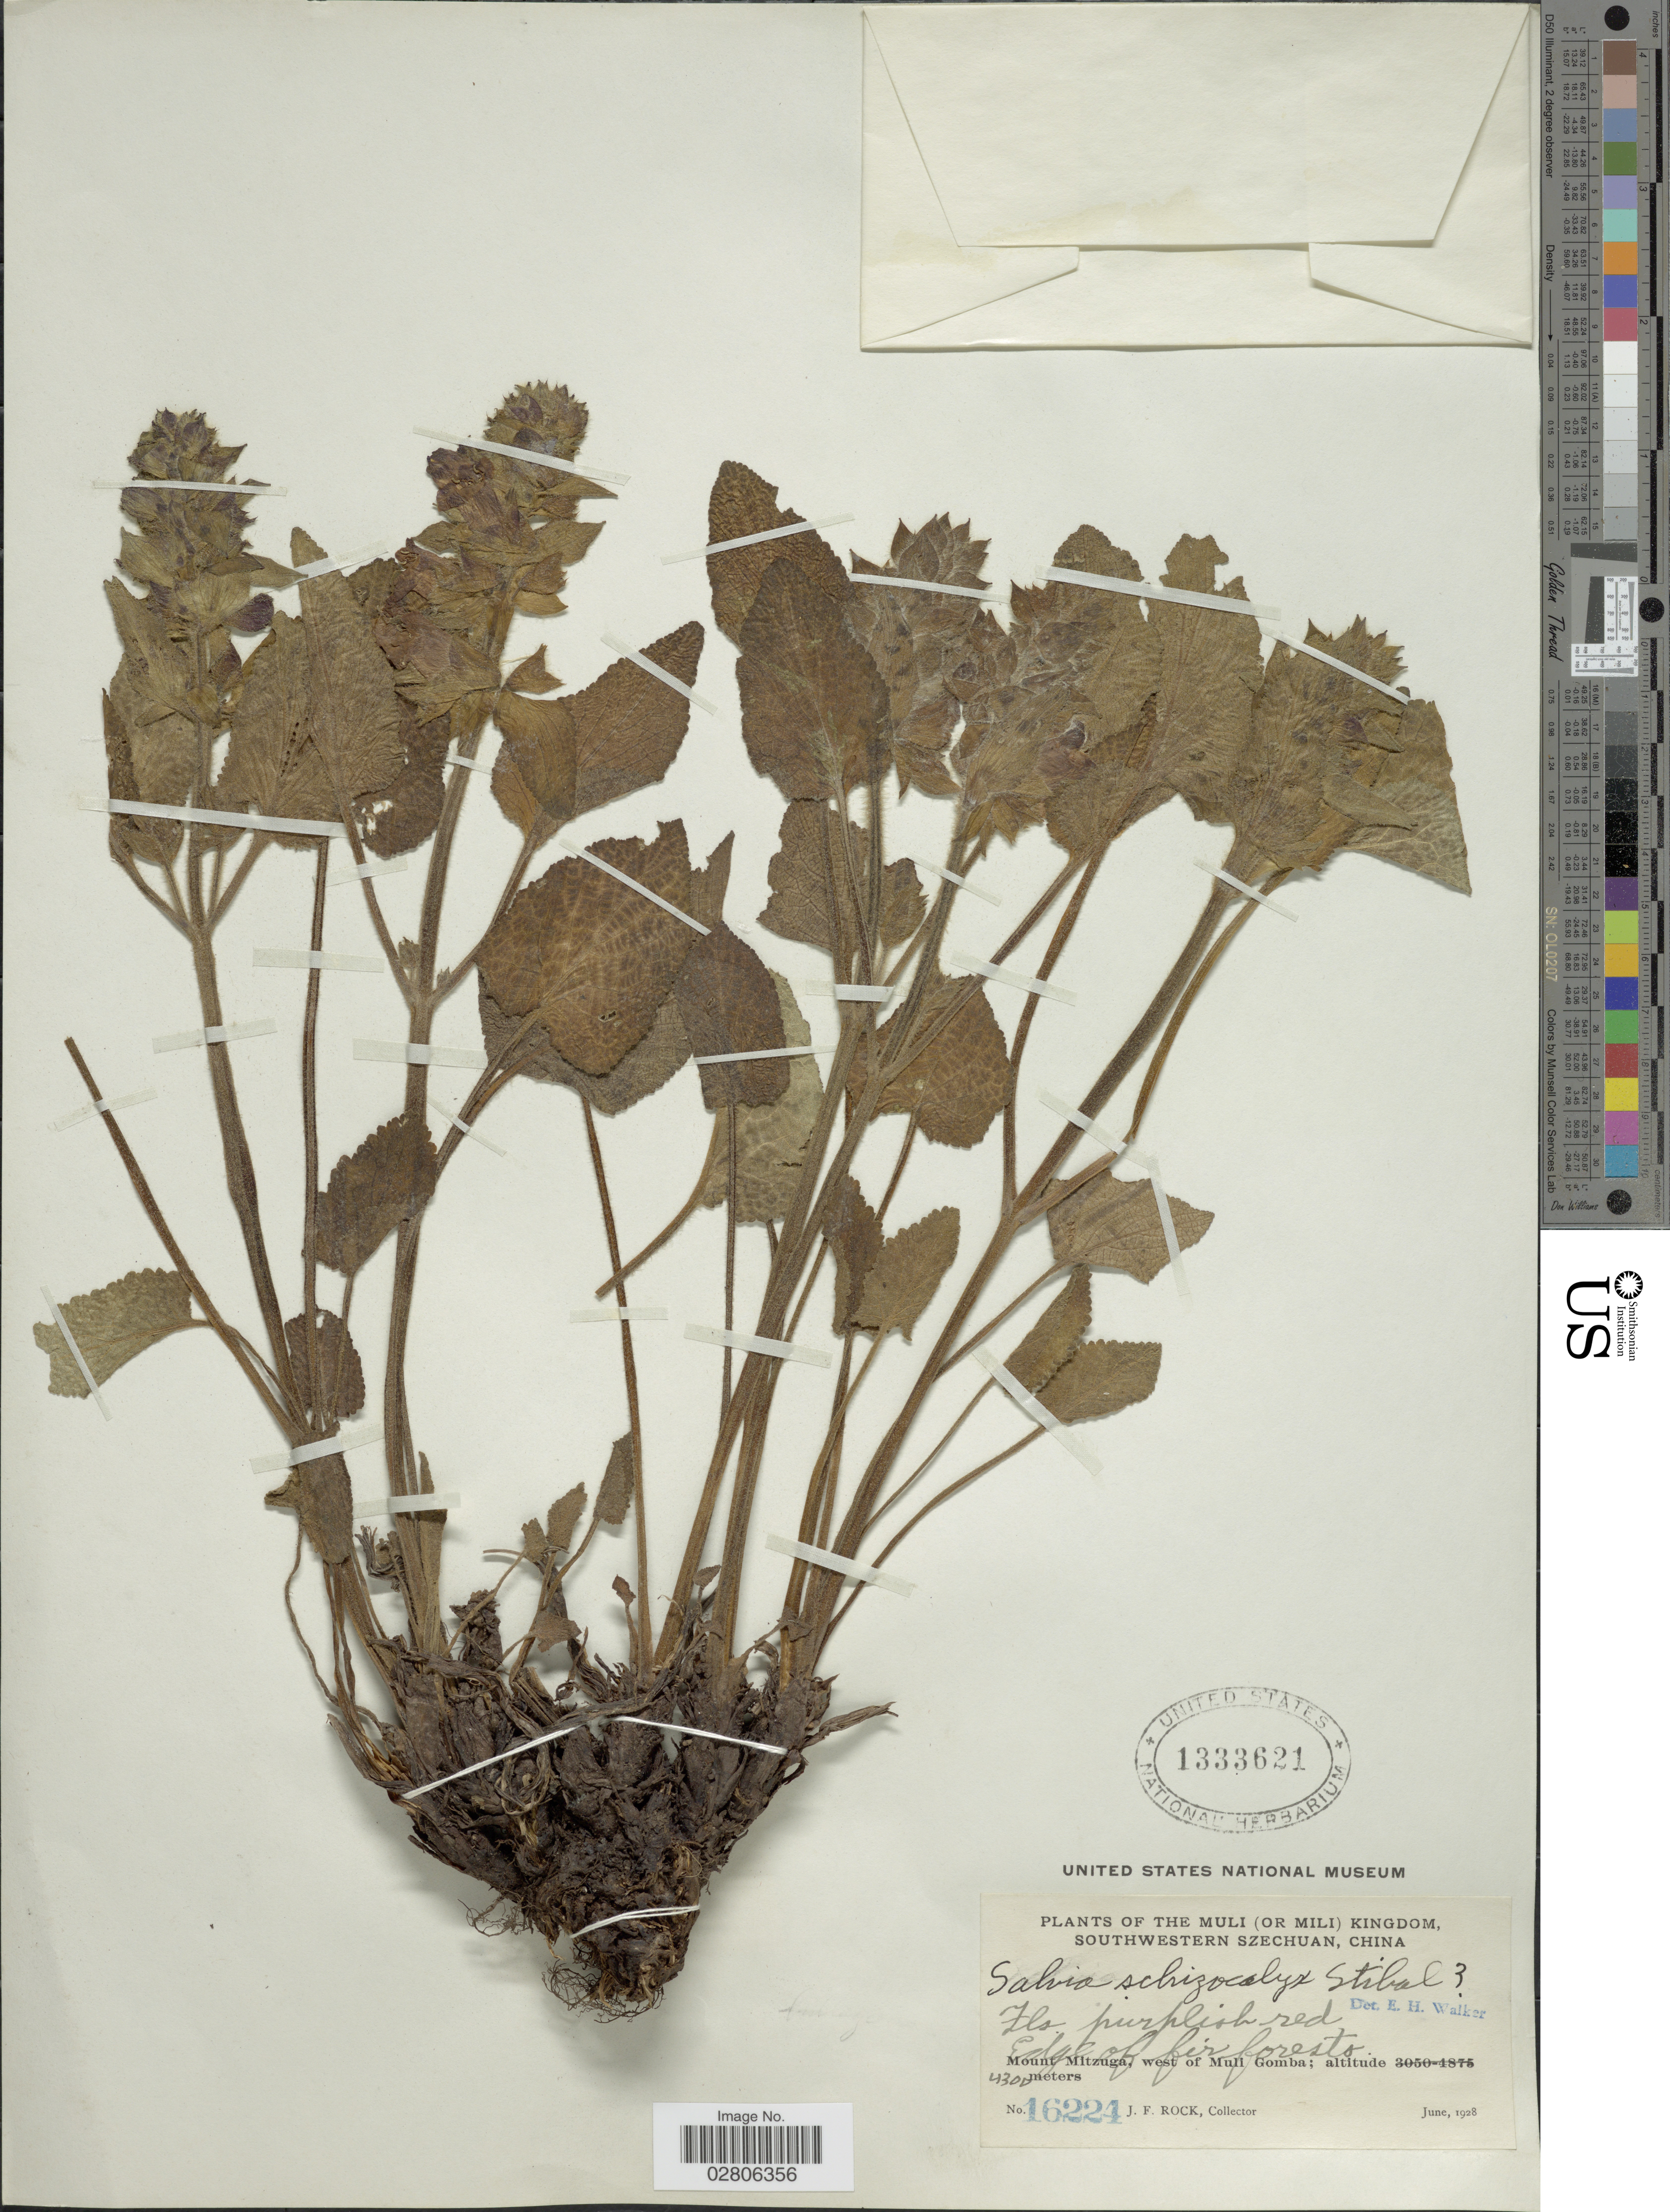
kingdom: Plantae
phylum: Tracheophyta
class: Magnoliopsida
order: Lamiales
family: Lamiaceae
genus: Salvia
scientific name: Salvia schizocalyx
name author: Stibal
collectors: J. Rock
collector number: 16224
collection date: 1928-06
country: China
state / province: Sichuan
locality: The Muli (or Mili) Kingdom, Southwestern Szechuan. Mount Mitzuga, west of Muli Gomba.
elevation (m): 4300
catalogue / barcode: US 1333621